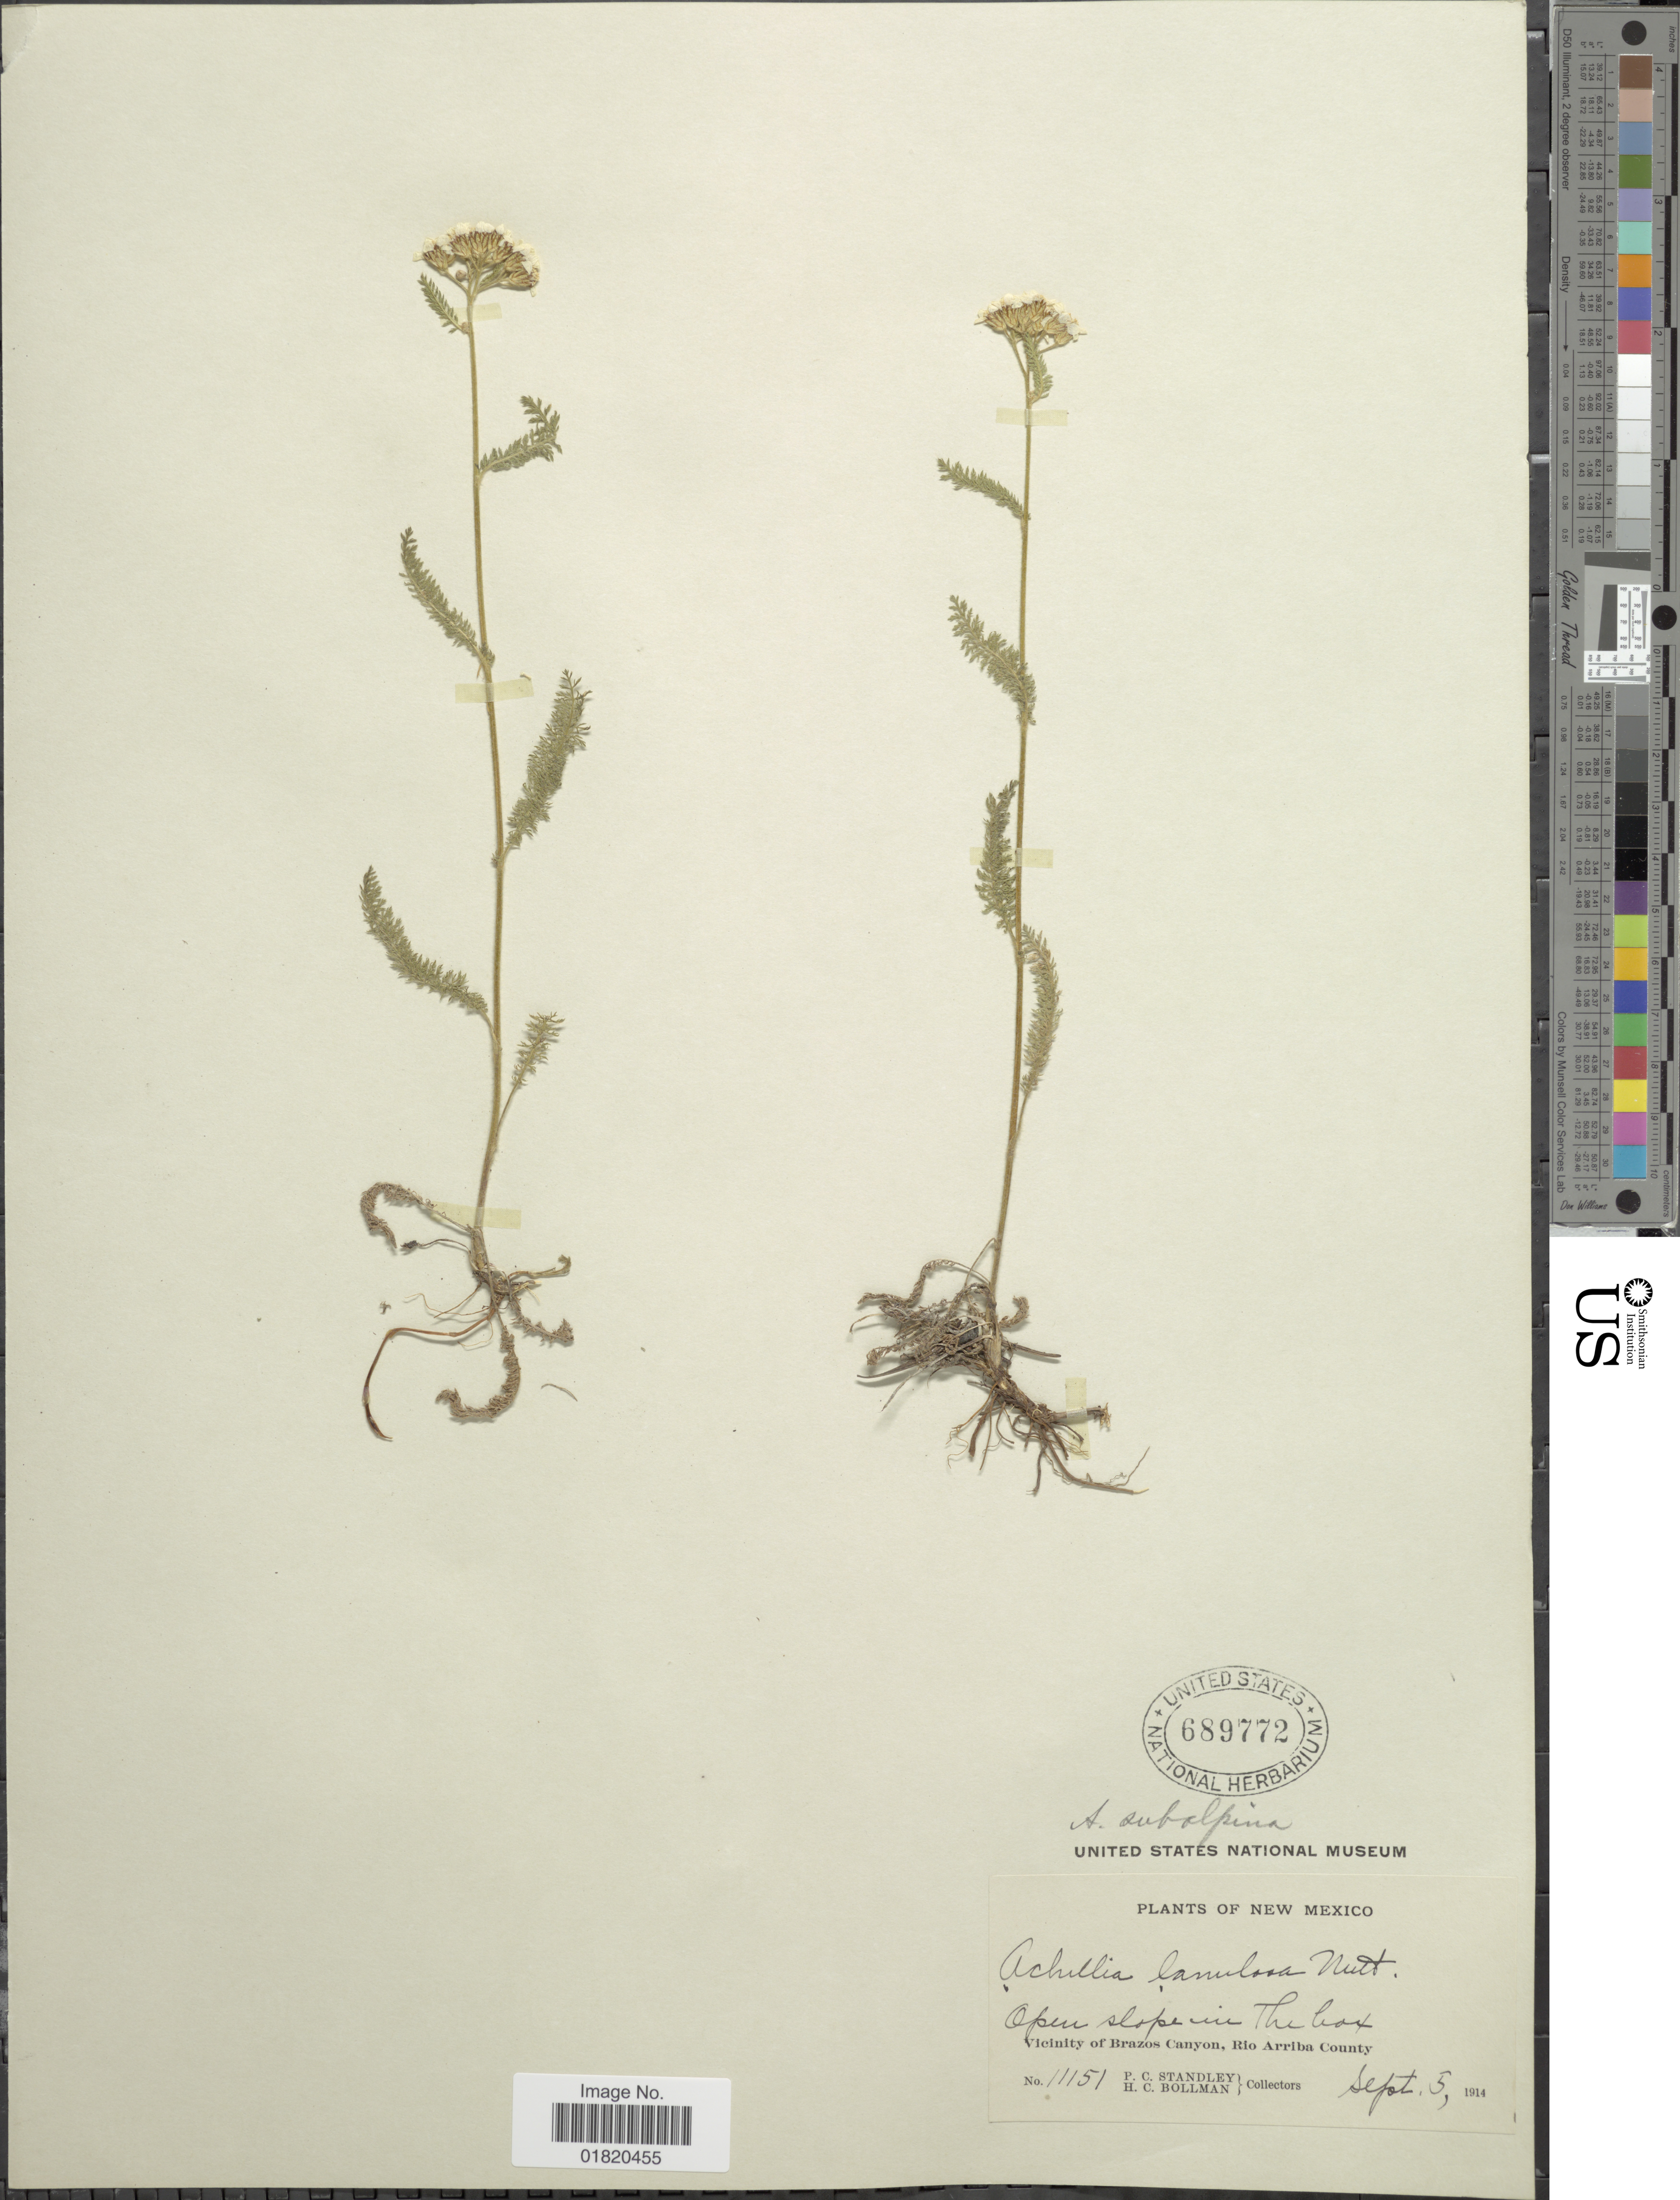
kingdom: Plantae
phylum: Tracheophyta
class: Magnoliopsida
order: Asterales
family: Asteraceae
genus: Achillea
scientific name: Achillea subalpina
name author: Greene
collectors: P. C. Standley & H. C. Bollman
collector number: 11151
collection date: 1914-09-05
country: United States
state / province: New Mexico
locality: The Cox. Vicinity of Brazos Canyon, Rio Arriba County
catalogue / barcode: US 689772